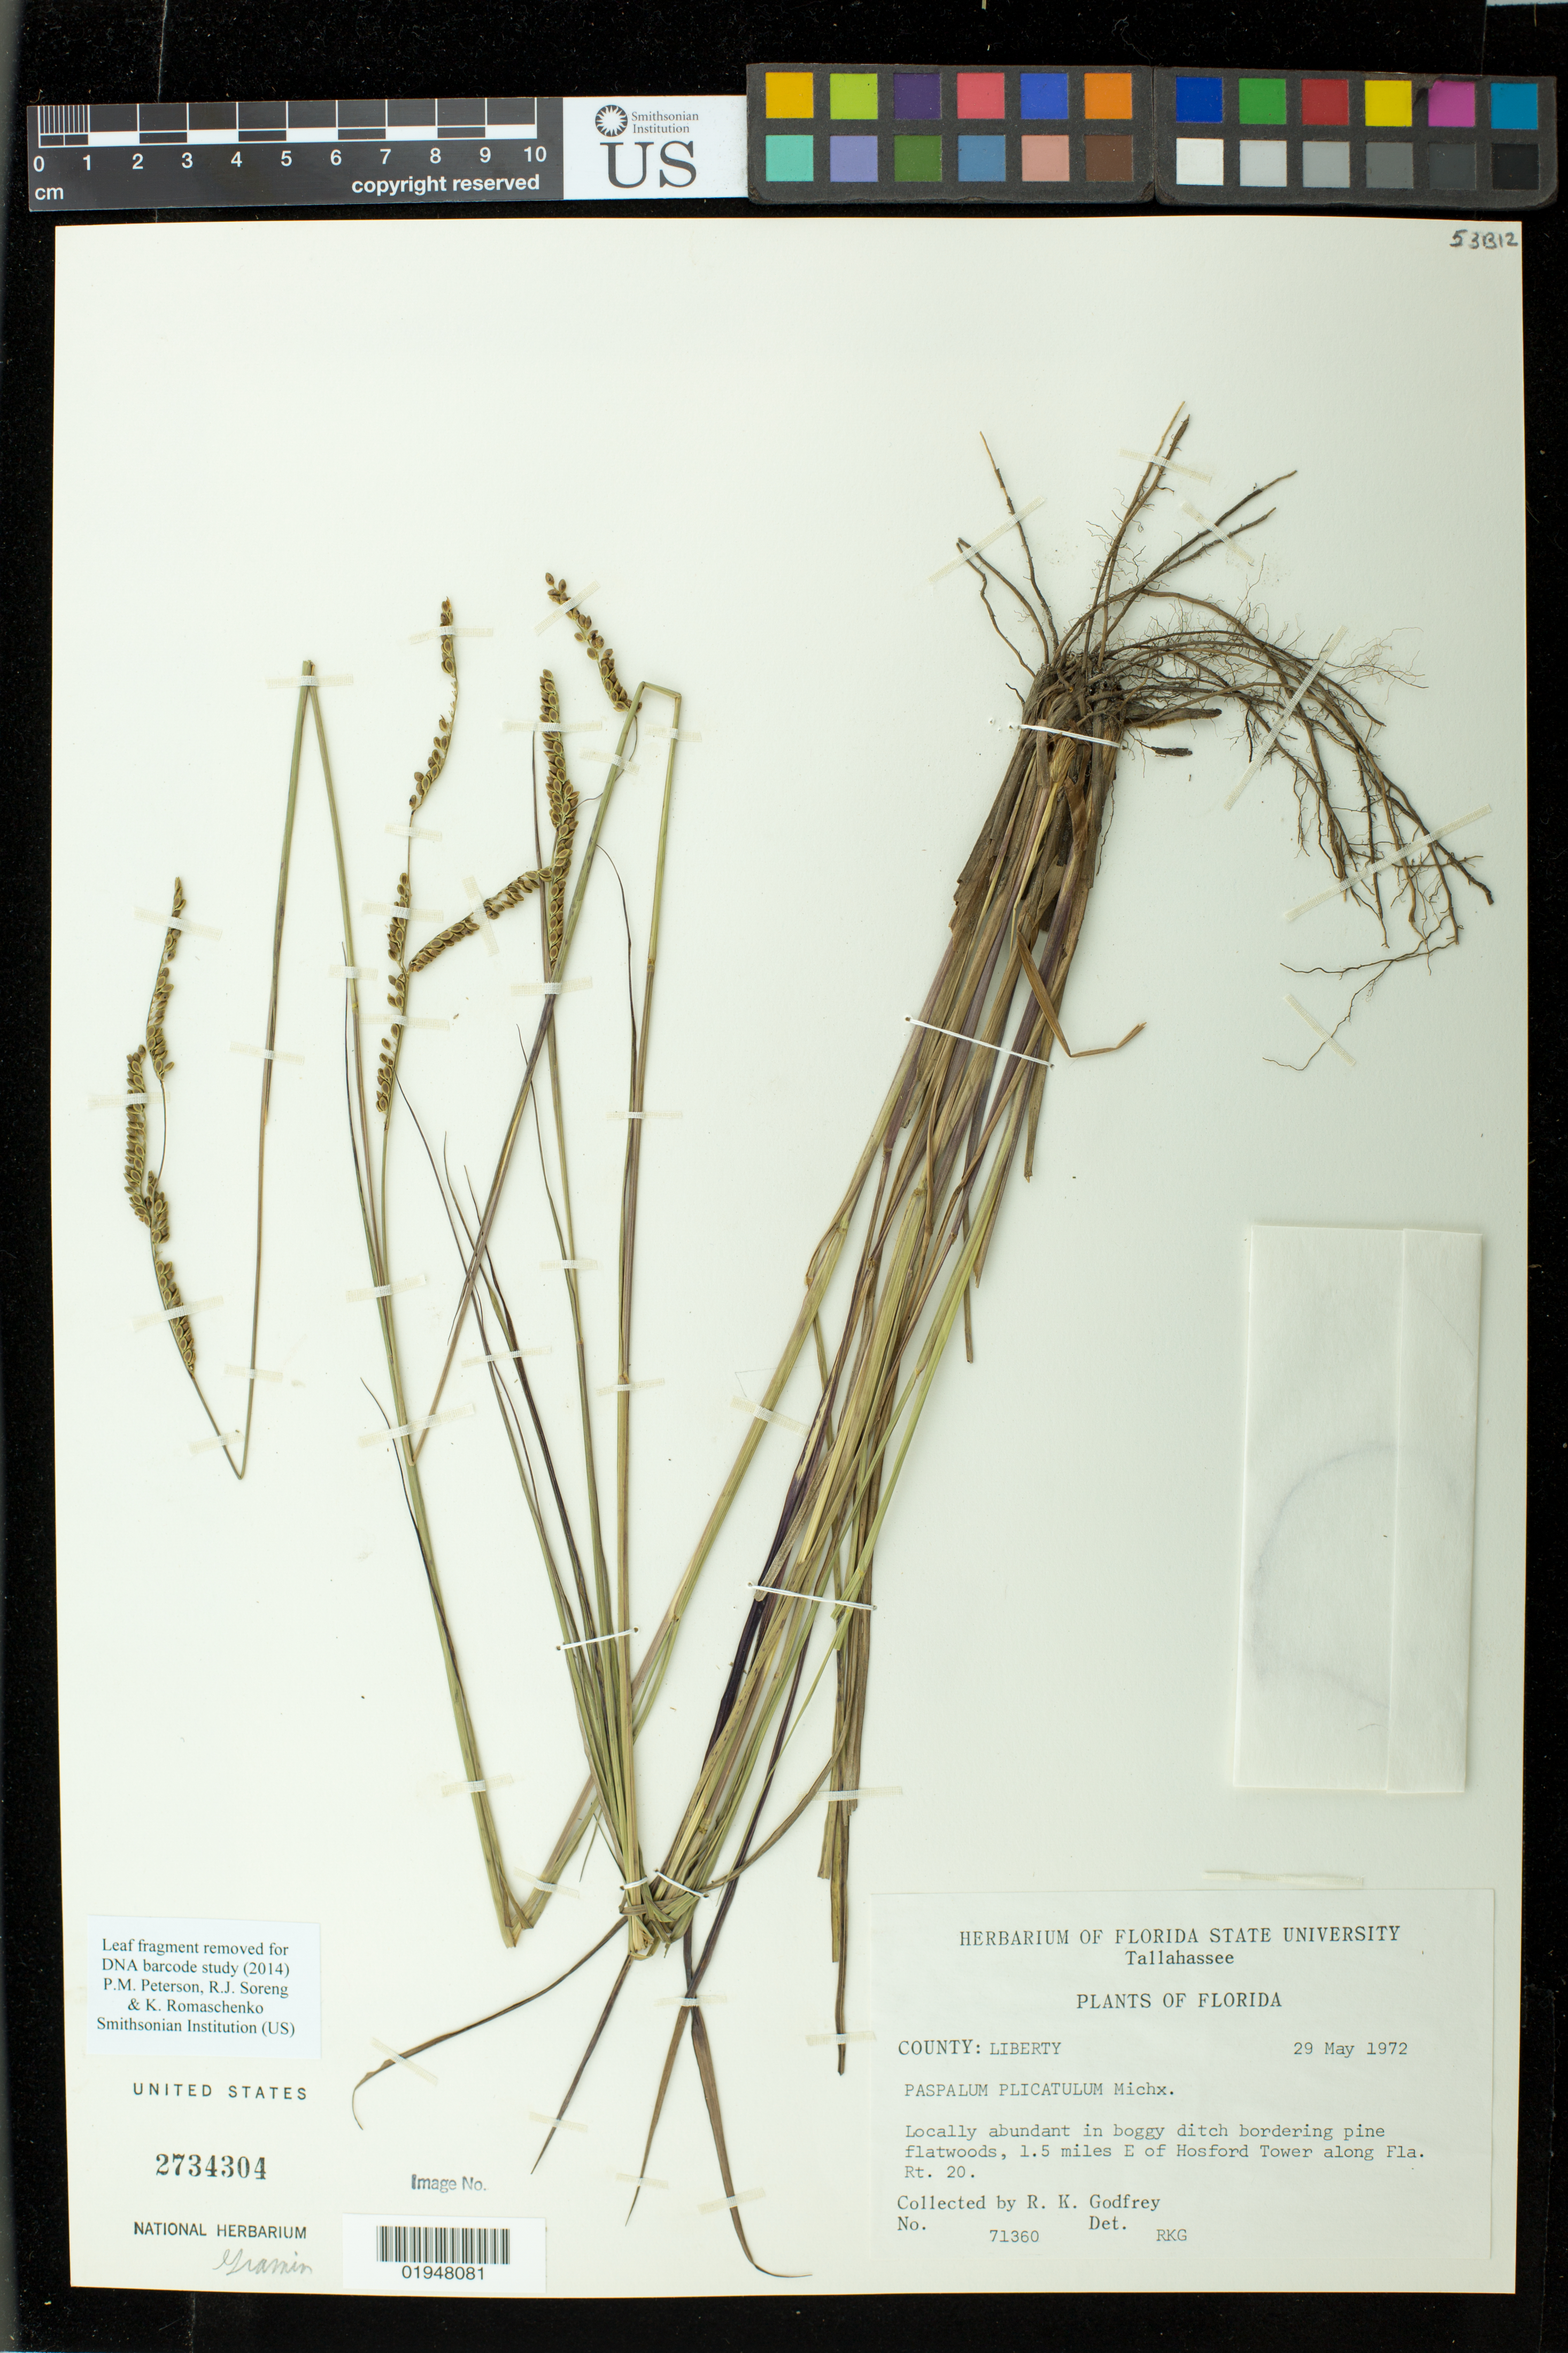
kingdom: Plantae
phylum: Tracheophyta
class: Liliopsida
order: Poales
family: Poaceae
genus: Paspalum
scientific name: Paspalum plicatulum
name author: Michx.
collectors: R. K. Godfrey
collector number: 71360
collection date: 1972-05-29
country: United States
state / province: Florida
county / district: Liberty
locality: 1.5 miles E of Hosford Tower along Fla. Rt. 20.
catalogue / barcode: US 2734304